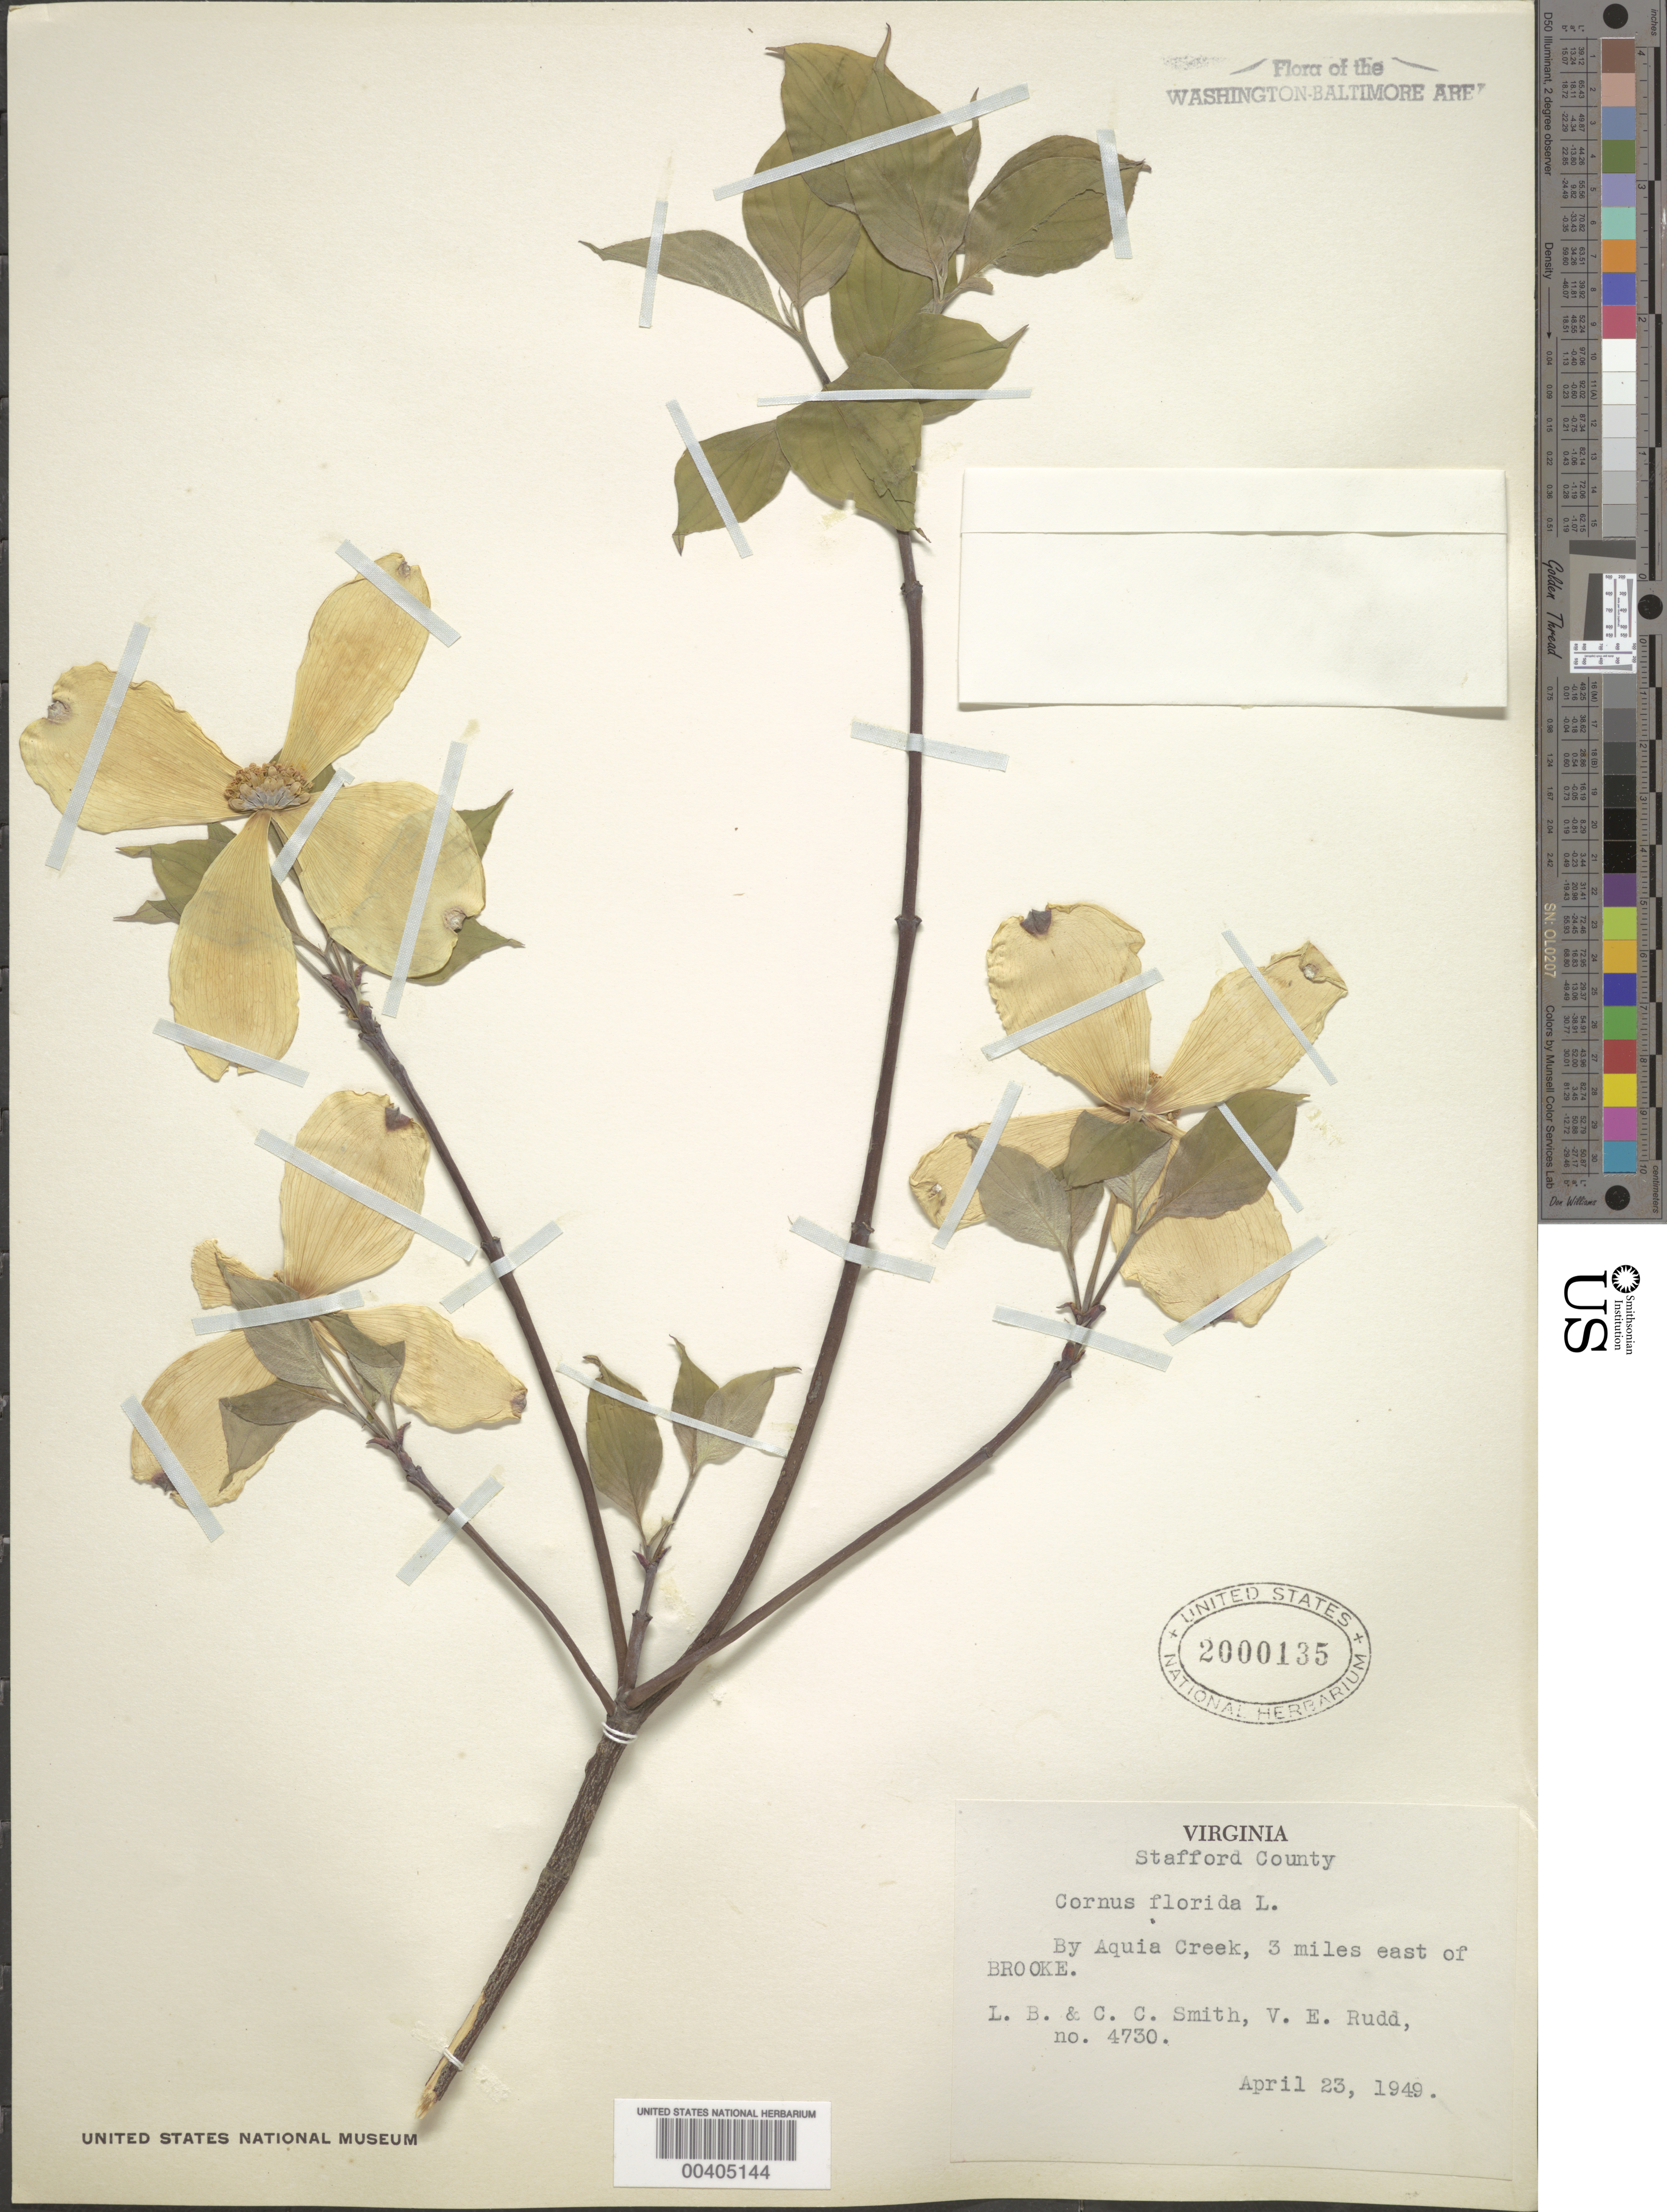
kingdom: Plantae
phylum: Tracheophyta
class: Magnoliopsida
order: Cornales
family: Cornaceae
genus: Cornus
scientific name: Cornus florida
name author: L.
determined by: Leonard, Emery C., (US)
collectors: L. Smith & C. C. Smith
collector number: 4730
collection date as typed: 23 Apr 1949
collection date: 1949-04-23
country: United States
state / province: Virginia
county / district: Stafford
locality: Aquia Creek, 3 mi. E of Brooke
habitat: By creek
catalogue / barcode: US 2000135